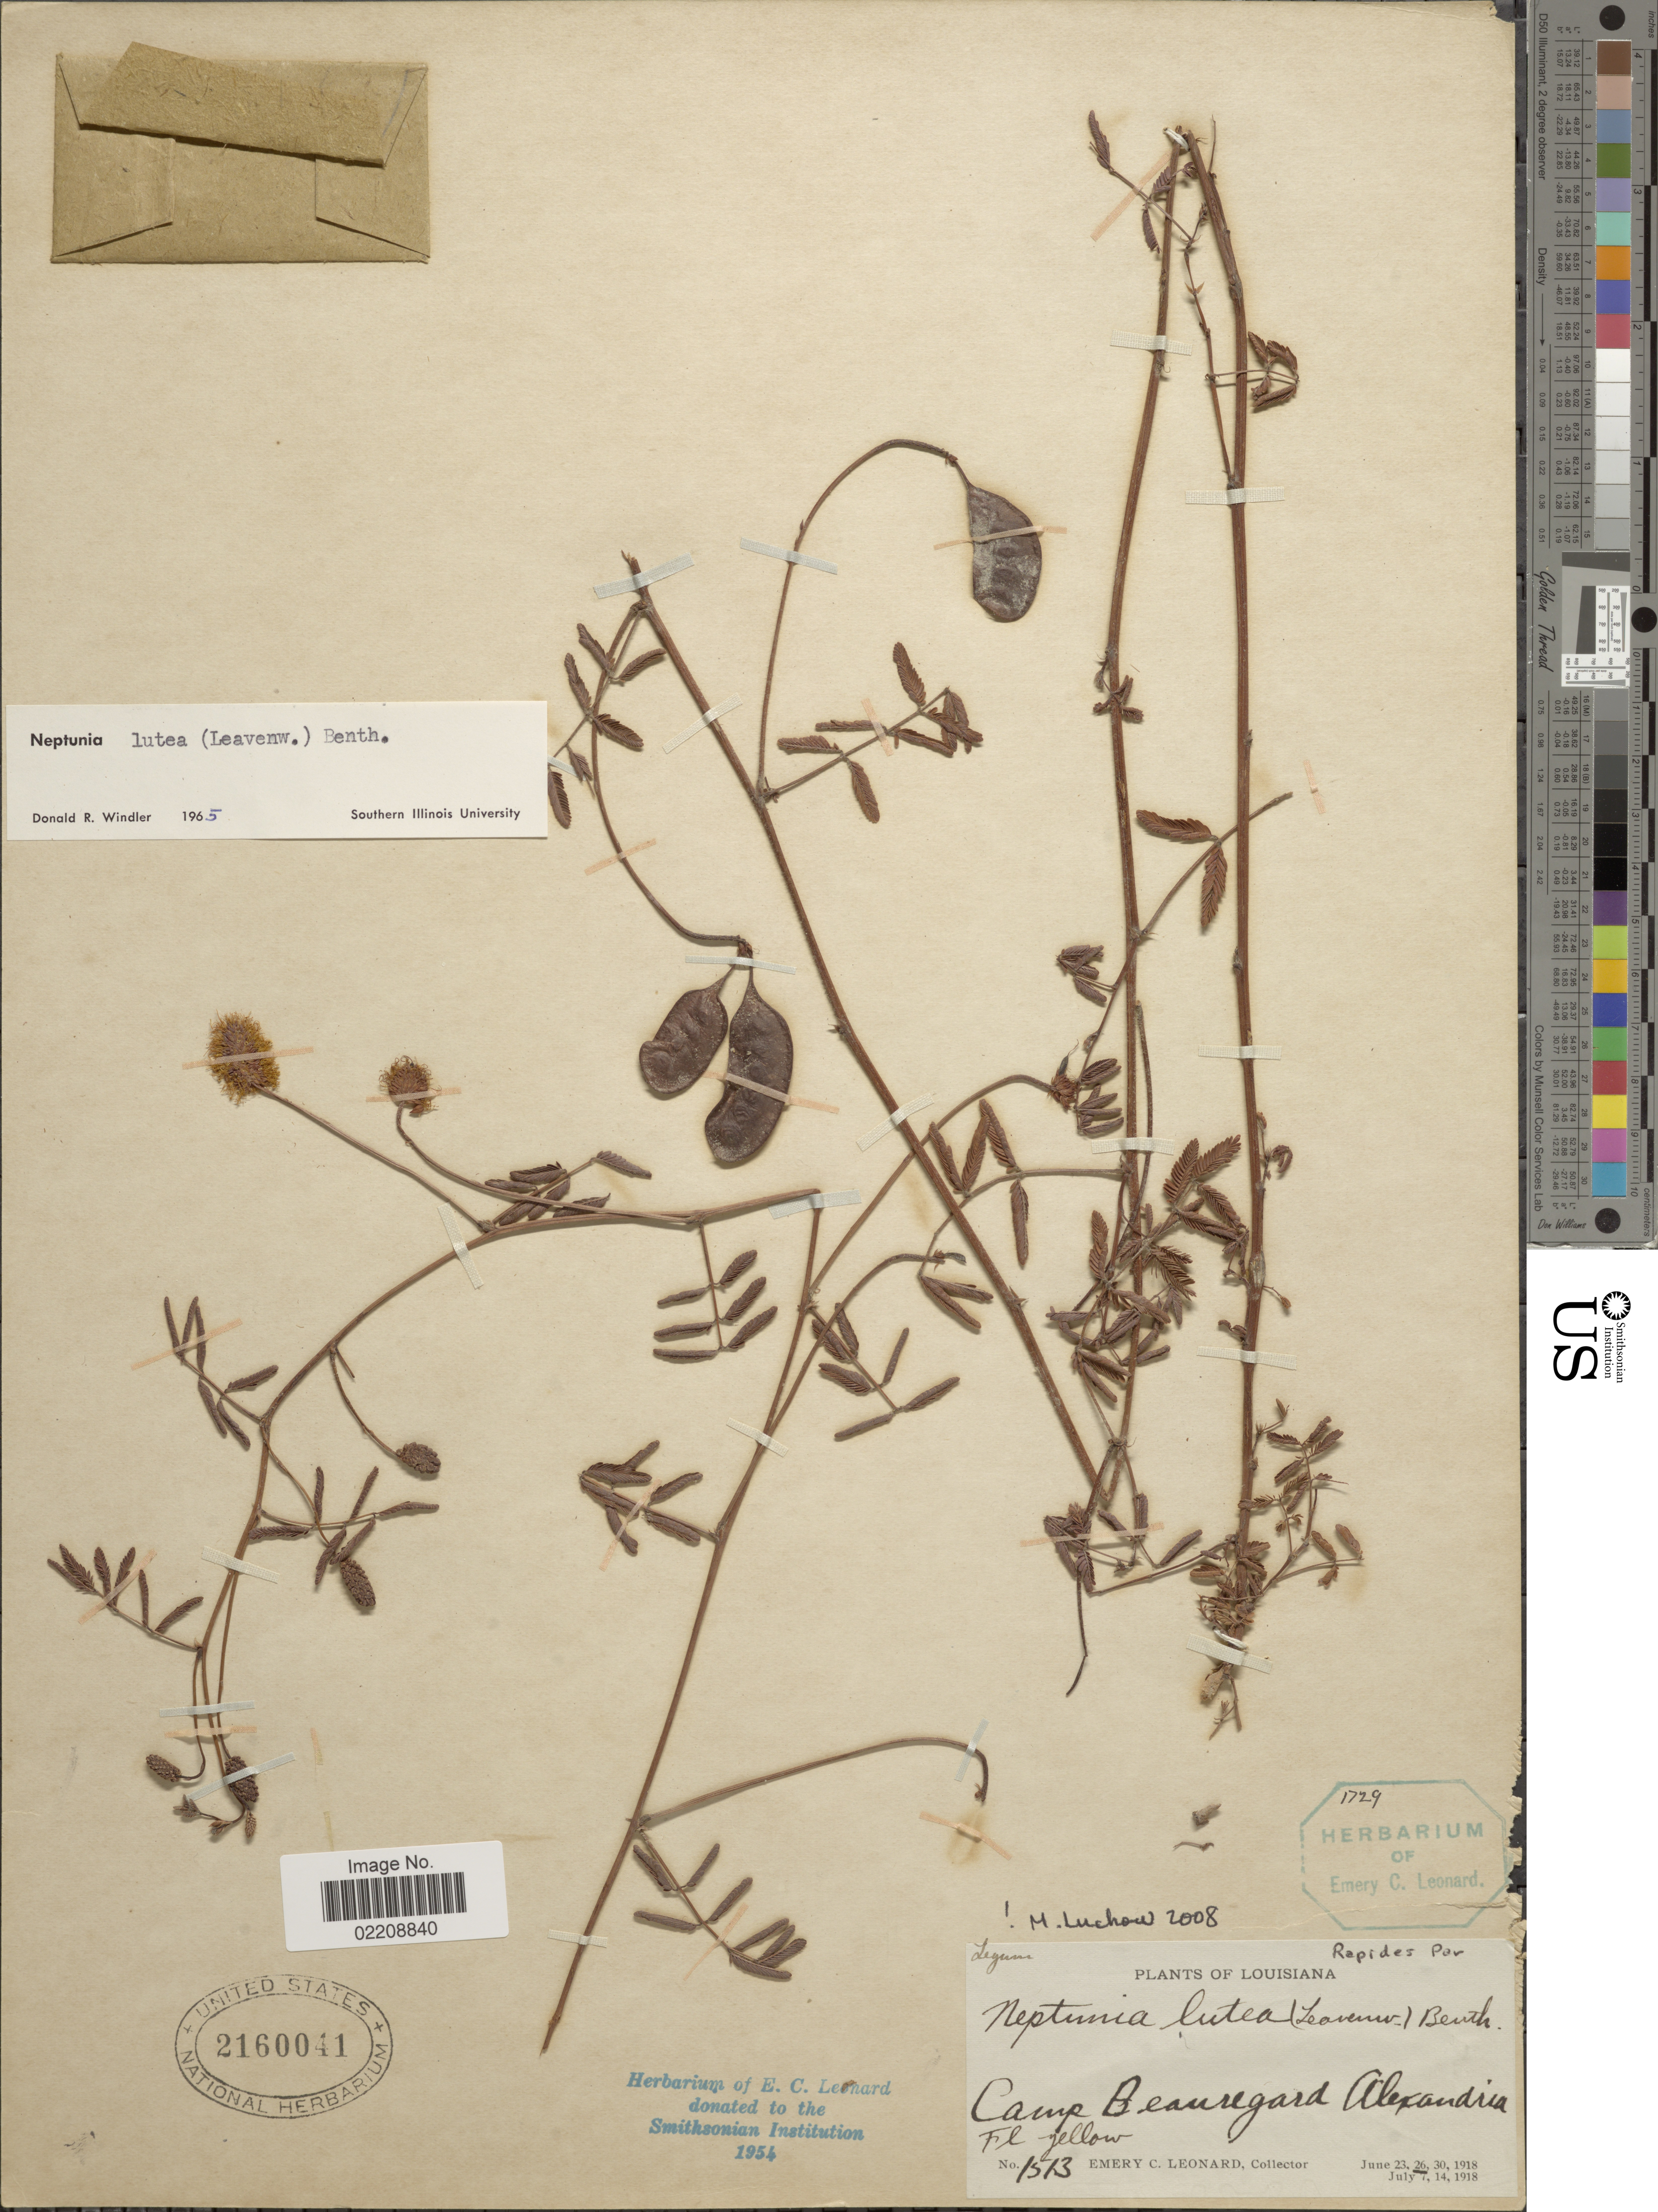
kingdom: Plantae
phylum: Tracheophyta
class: Magnoliopsida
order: Fabales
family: Fabaceae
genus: Neptunia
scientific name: Neptunia lutea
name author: (Leavenw.) Benth.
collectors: E. C. Leonard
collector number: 1513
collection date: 1918-06-26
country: United States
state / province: Louisiana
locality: Camp Beauregard Alexandria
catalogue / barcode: US 2160041